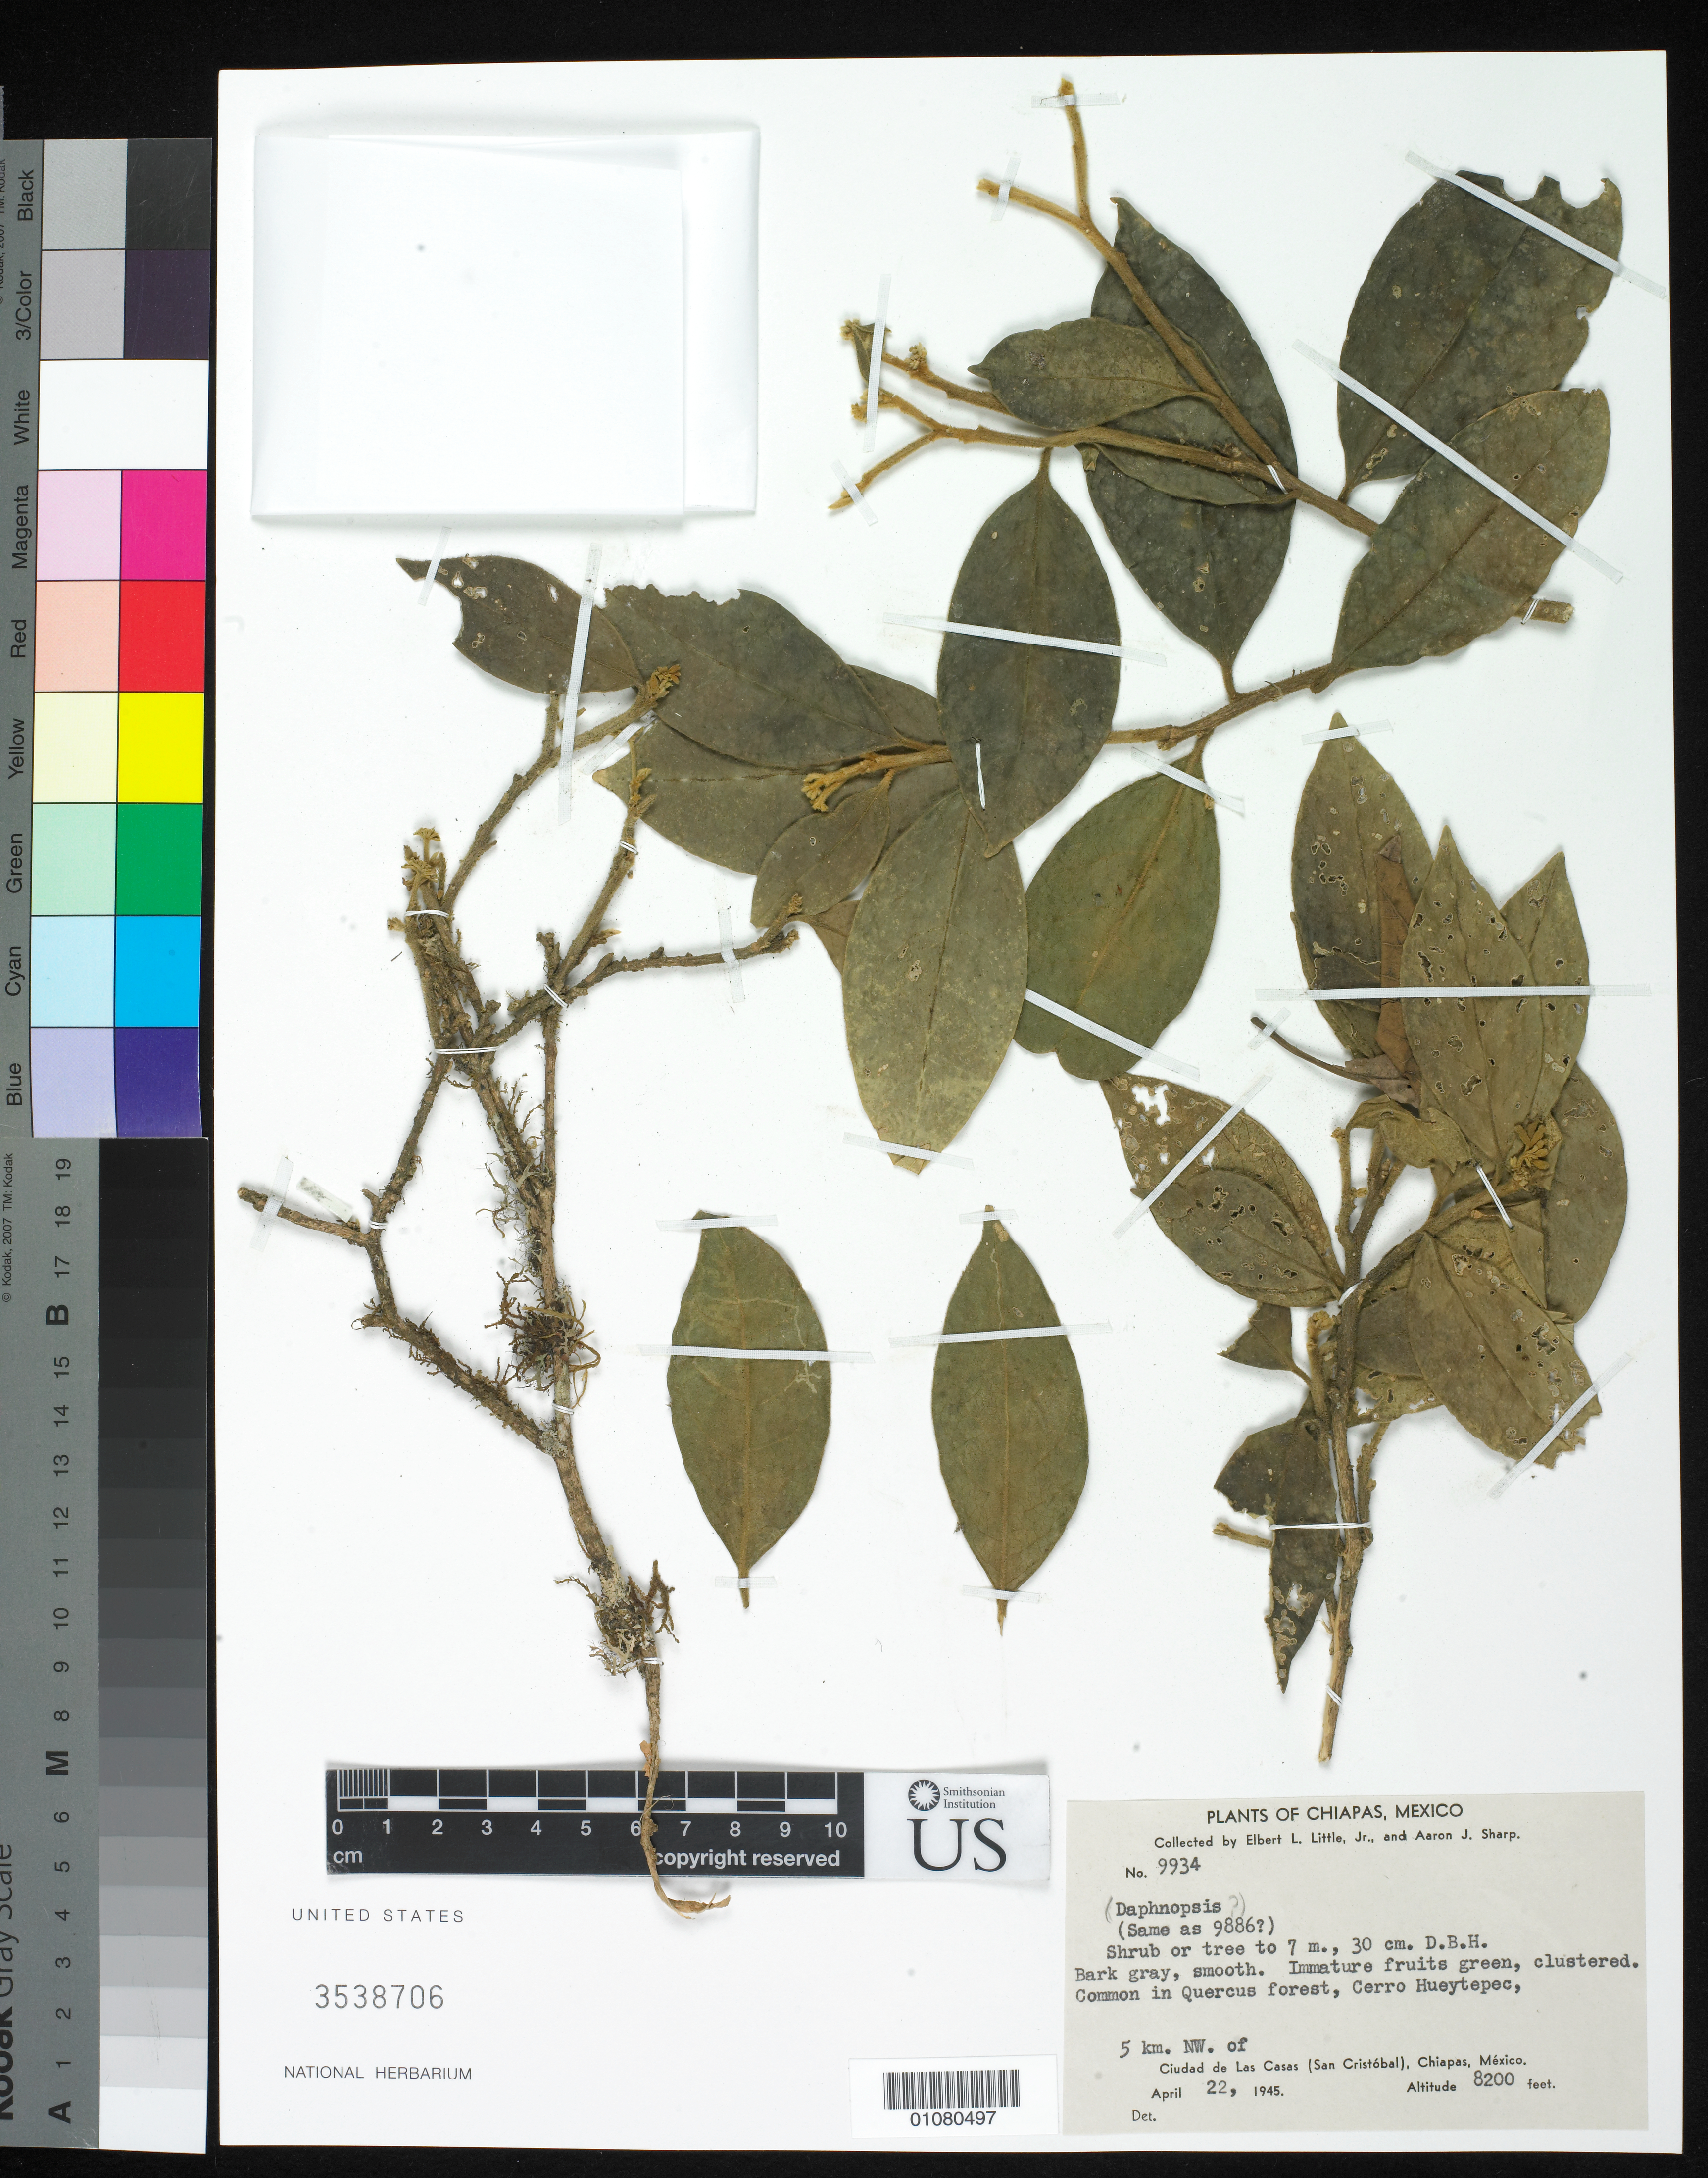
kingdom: Plantae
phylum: Tracheophyta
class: Magnoliopsida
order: Malvales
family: Thymelaeaceae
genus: Daphnopsis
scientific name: Daphnopsis malacophylla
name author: Standl. & Steyerm.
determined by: Rogers, Z. S.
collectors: E. L. Little & A. J. Sharp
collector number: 9934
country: Mexico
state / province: Chiapas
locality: NW of Ciudad de Las asas, San Cristobal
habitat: common in Quercus forest.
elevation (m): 2499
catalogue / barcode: US 3538706